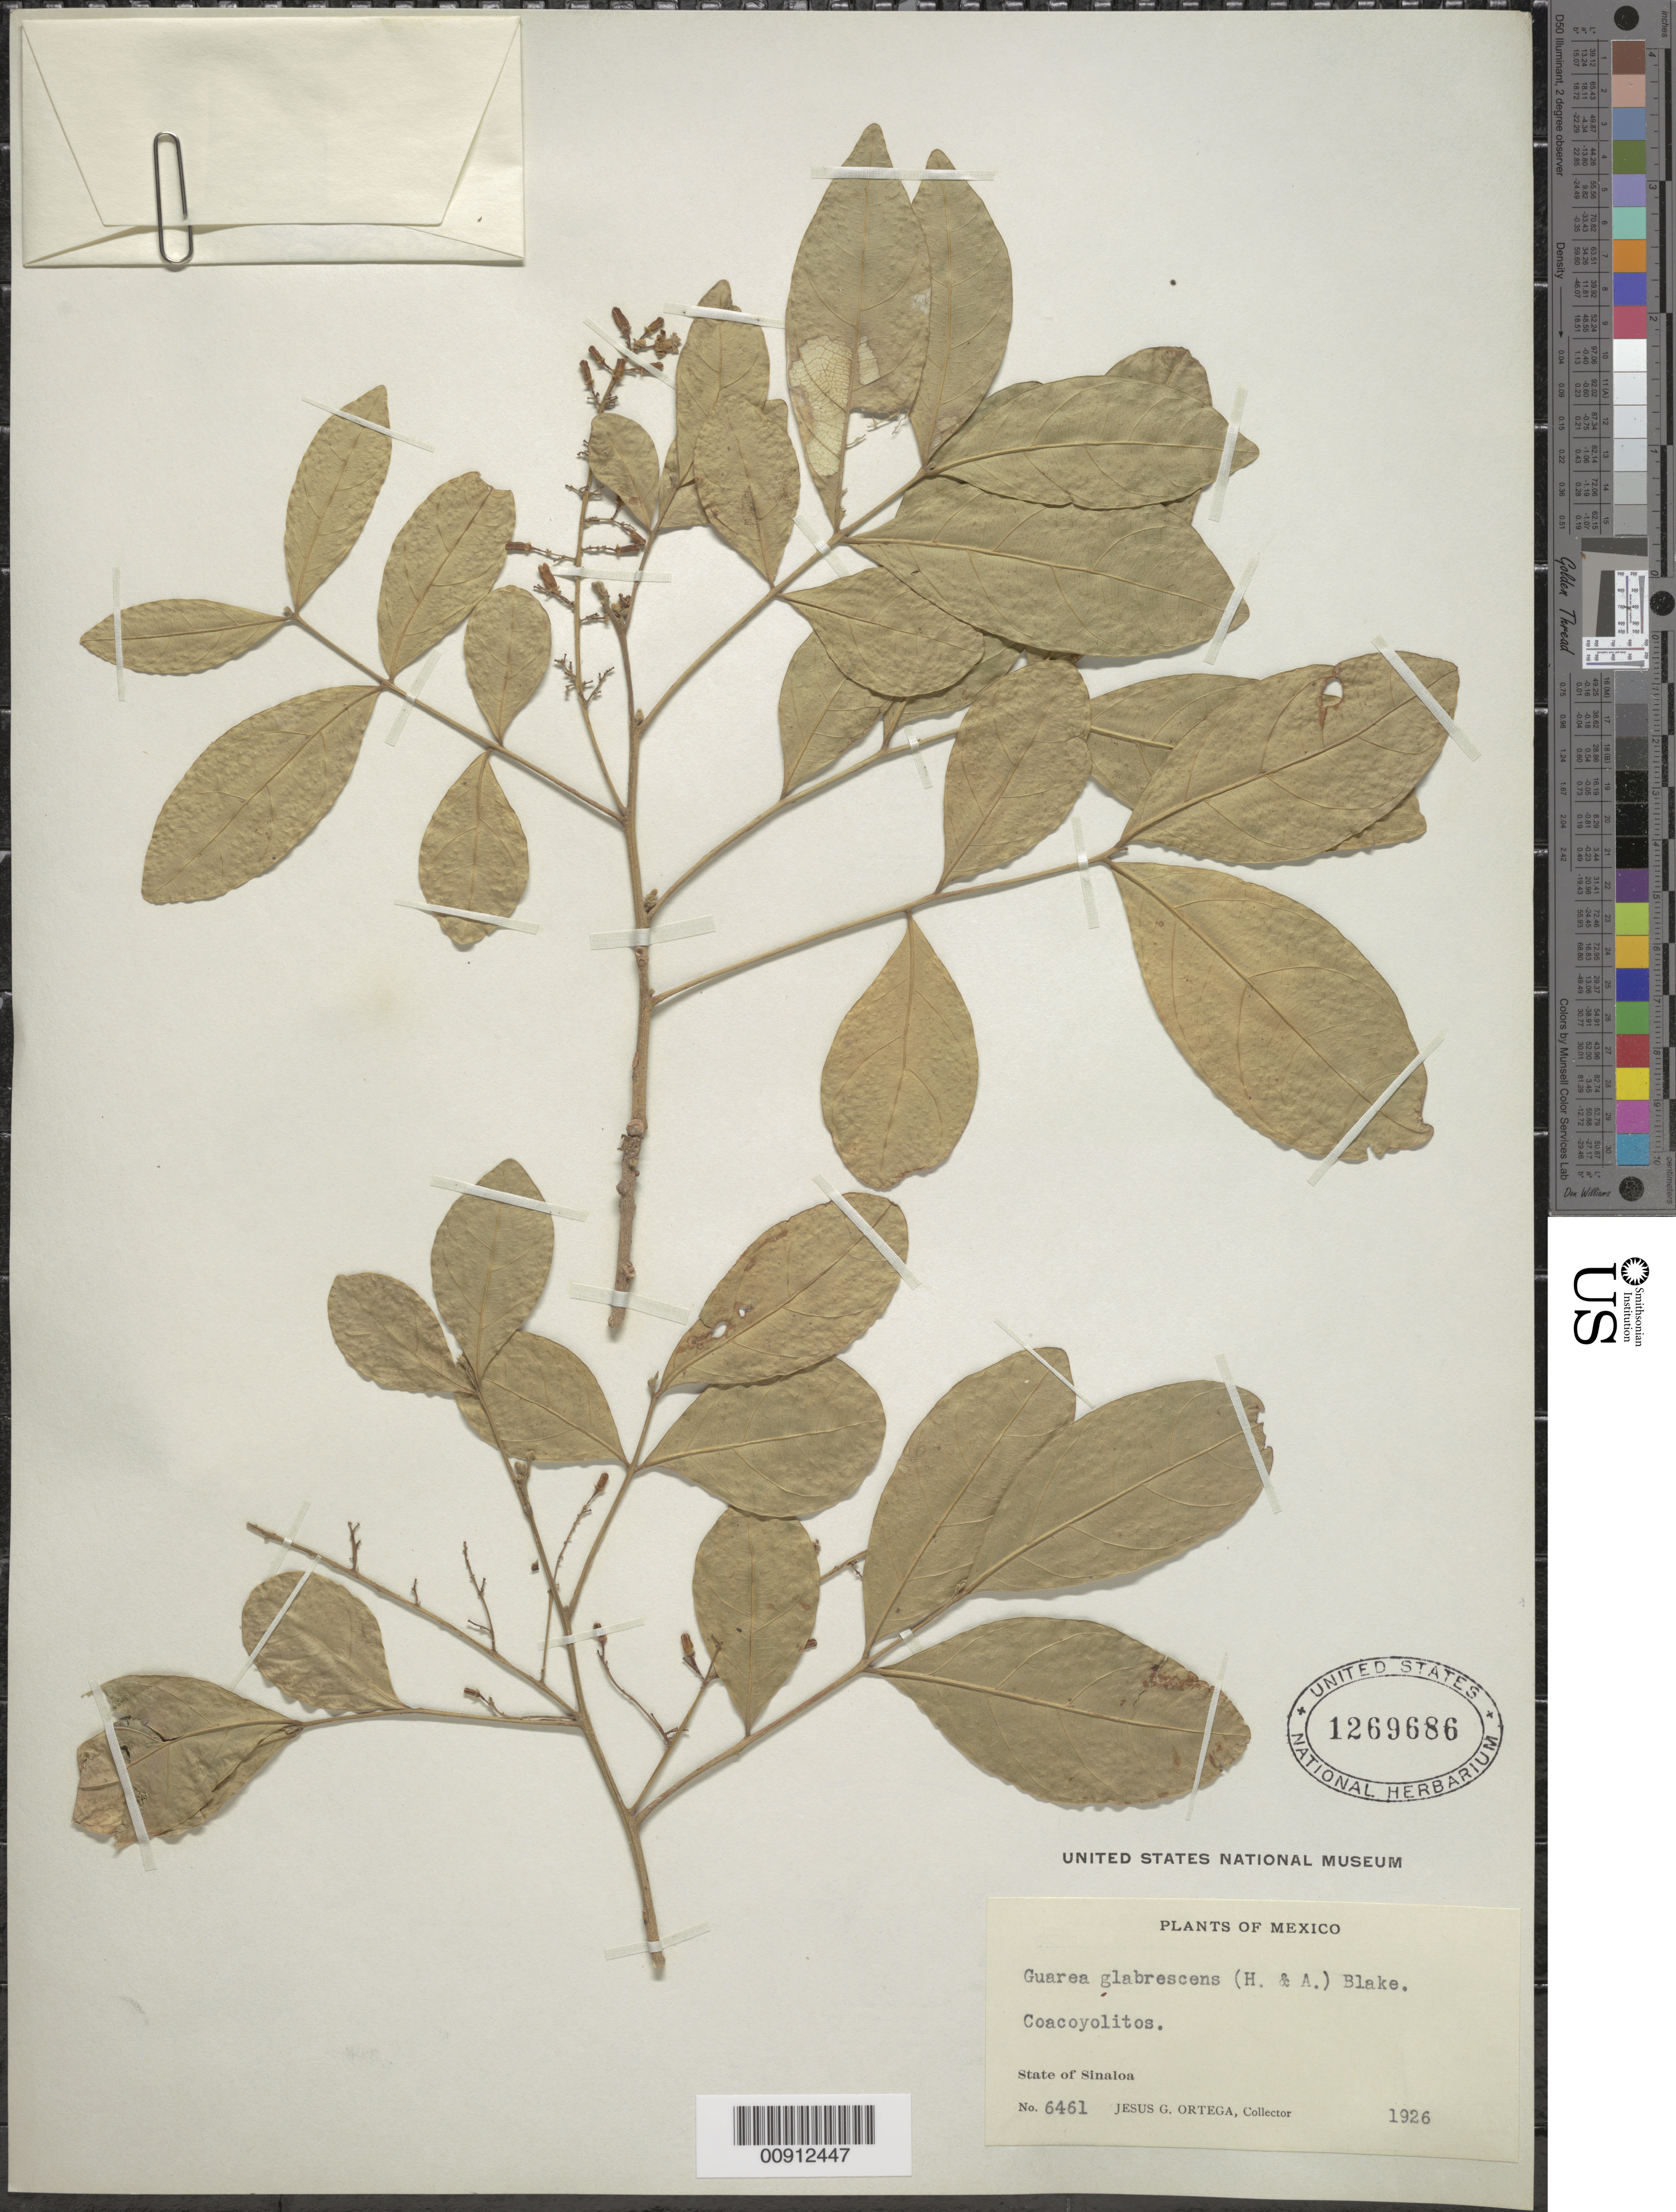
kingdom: Plantae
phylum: Tracheophyta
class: Magnoliopsida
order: Sapindales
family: Meliaceae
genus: Guarea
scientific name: Guarea glabrescens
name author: (Hook.) S.F. Blake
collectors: J. Ortega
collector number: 6461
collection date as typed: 1926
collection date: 1926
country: Mexico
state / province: Sinaloa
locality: Coacoyolitos, State of Sinaloa.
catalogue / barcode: US 1269686